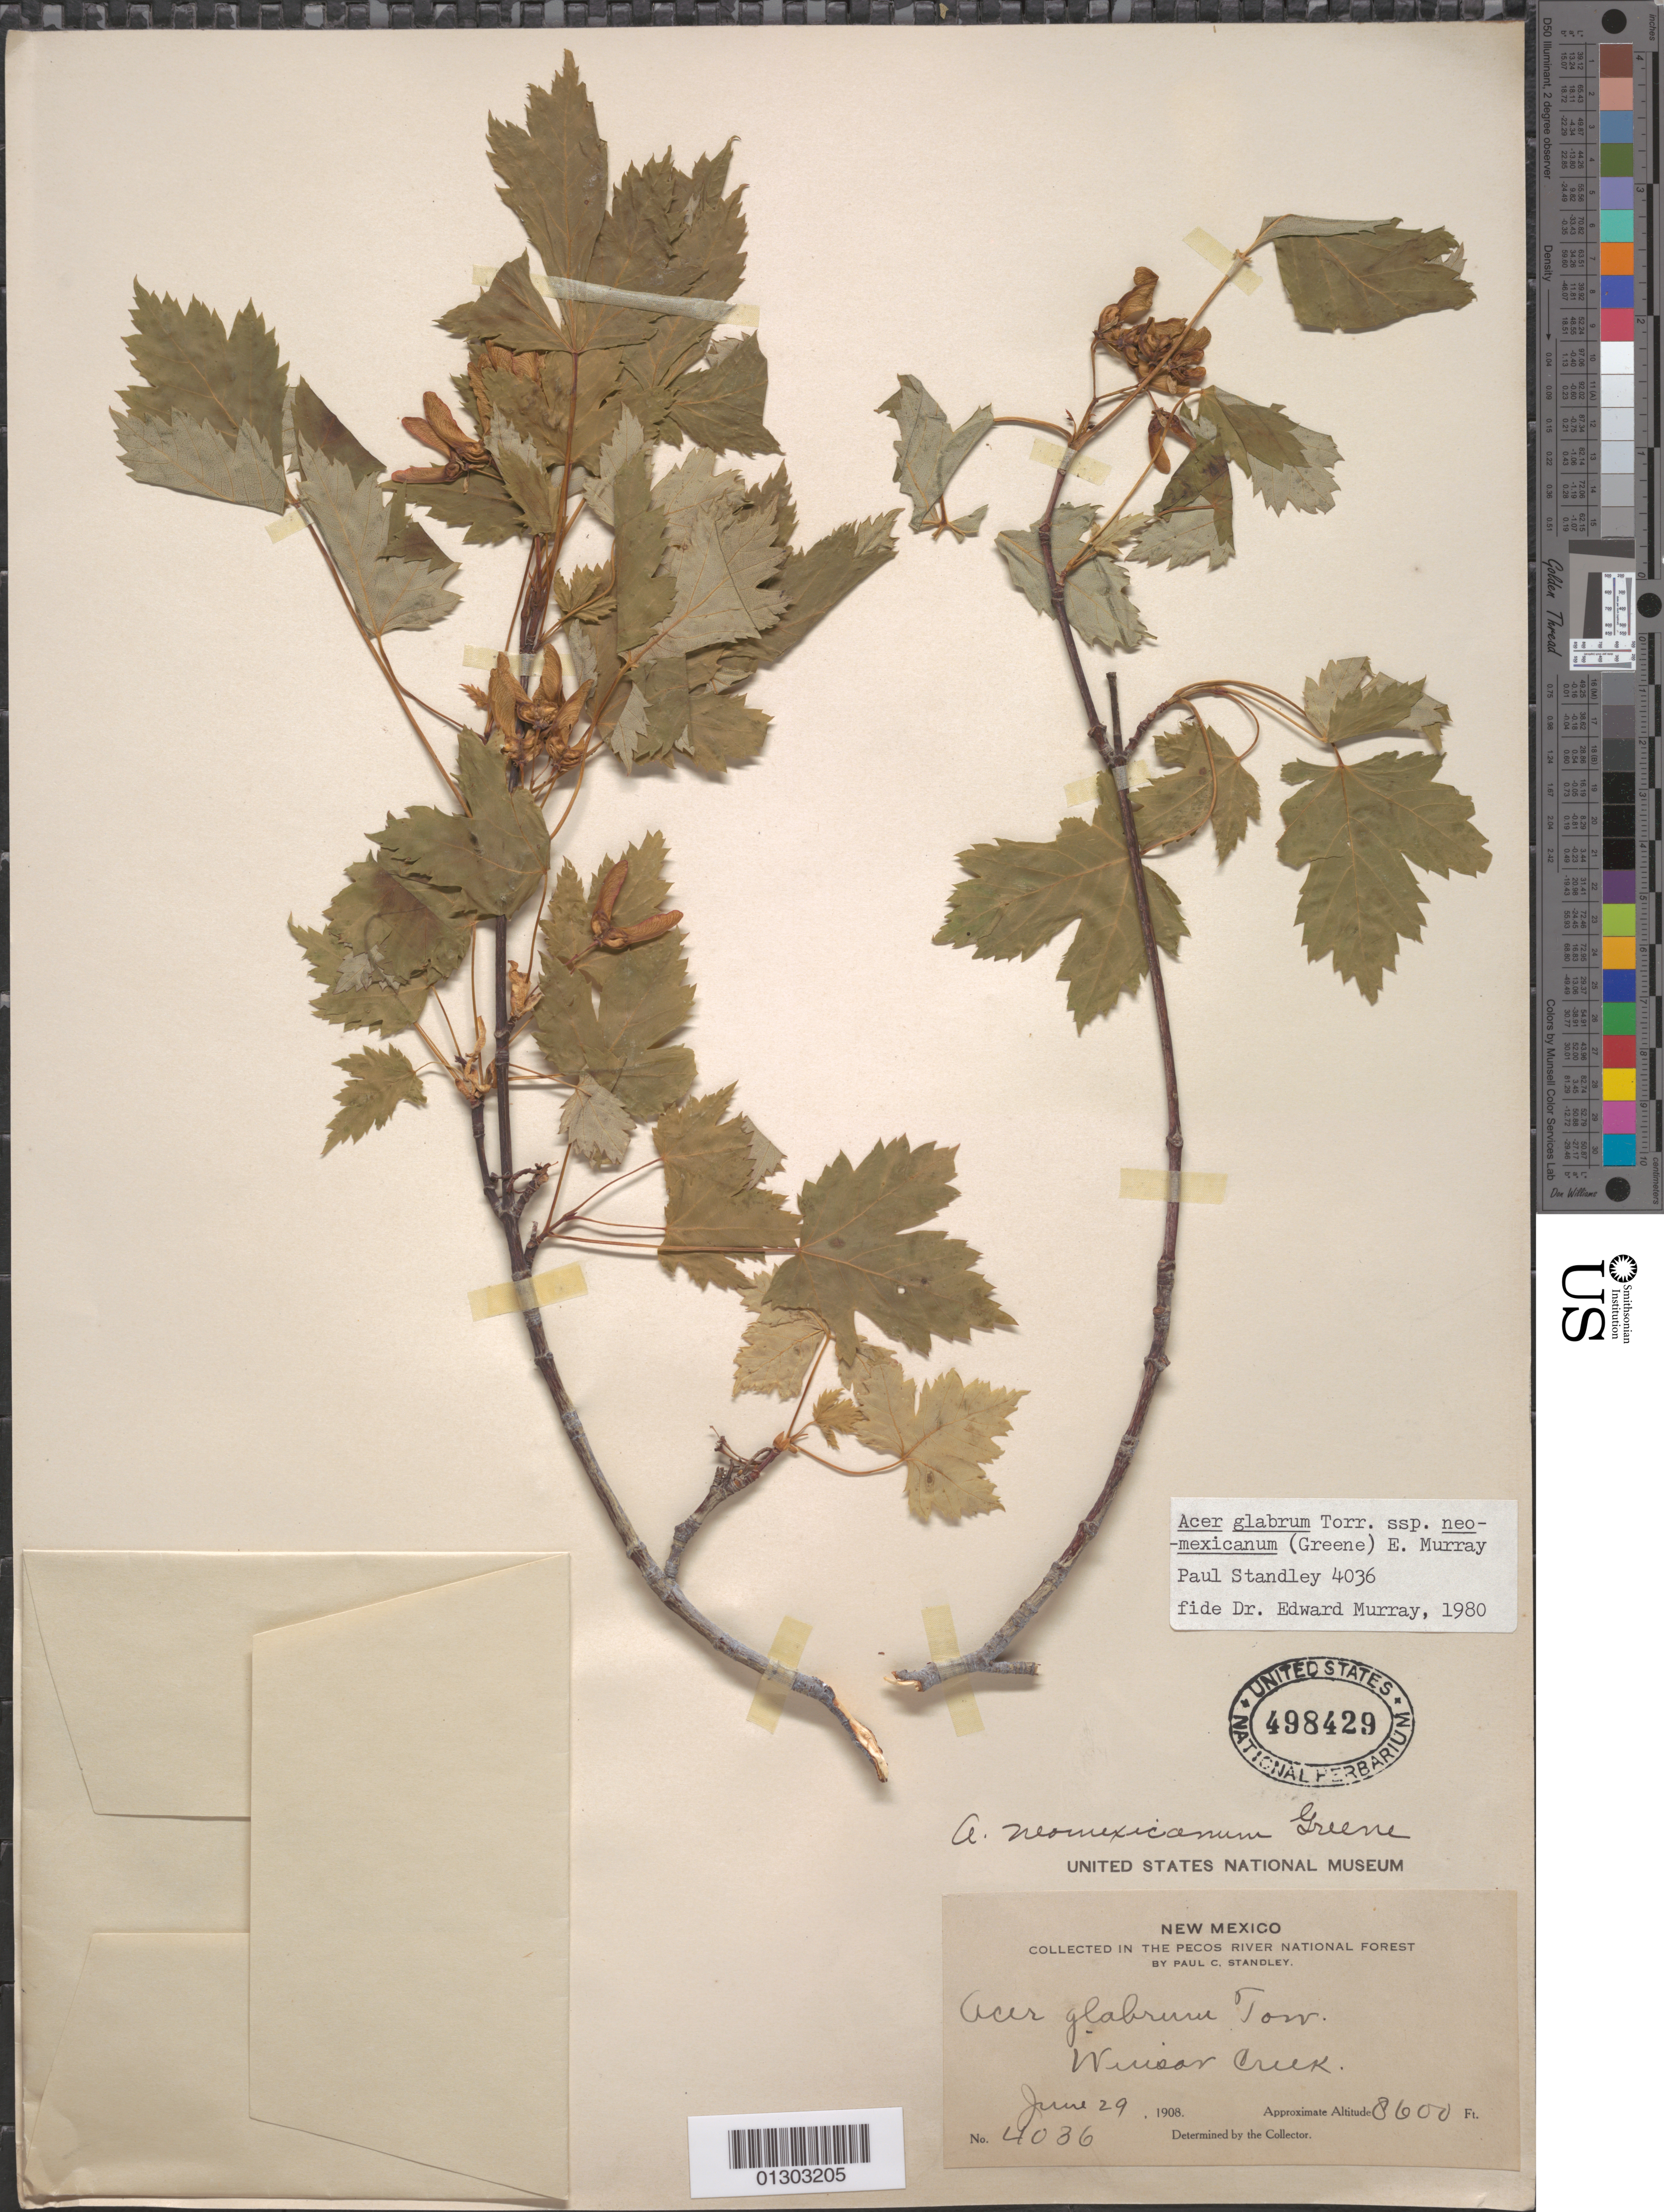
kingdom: Plantae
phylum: Tracheophyta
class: Magnoliopsida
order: Sapindales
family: Sapindaceae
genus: Acer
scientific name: Acer glabrum subsp. neomexicanum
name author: (Greene) A.E. Murray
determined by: Murray, Edward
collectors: P. C. Standley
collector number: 4036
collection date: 1908-06-29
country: United States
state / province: New Mexico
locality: Pecos River National Forest [Santa Fe National Forest ], Winsor Creek.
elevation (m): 2621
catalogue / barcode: US 498429